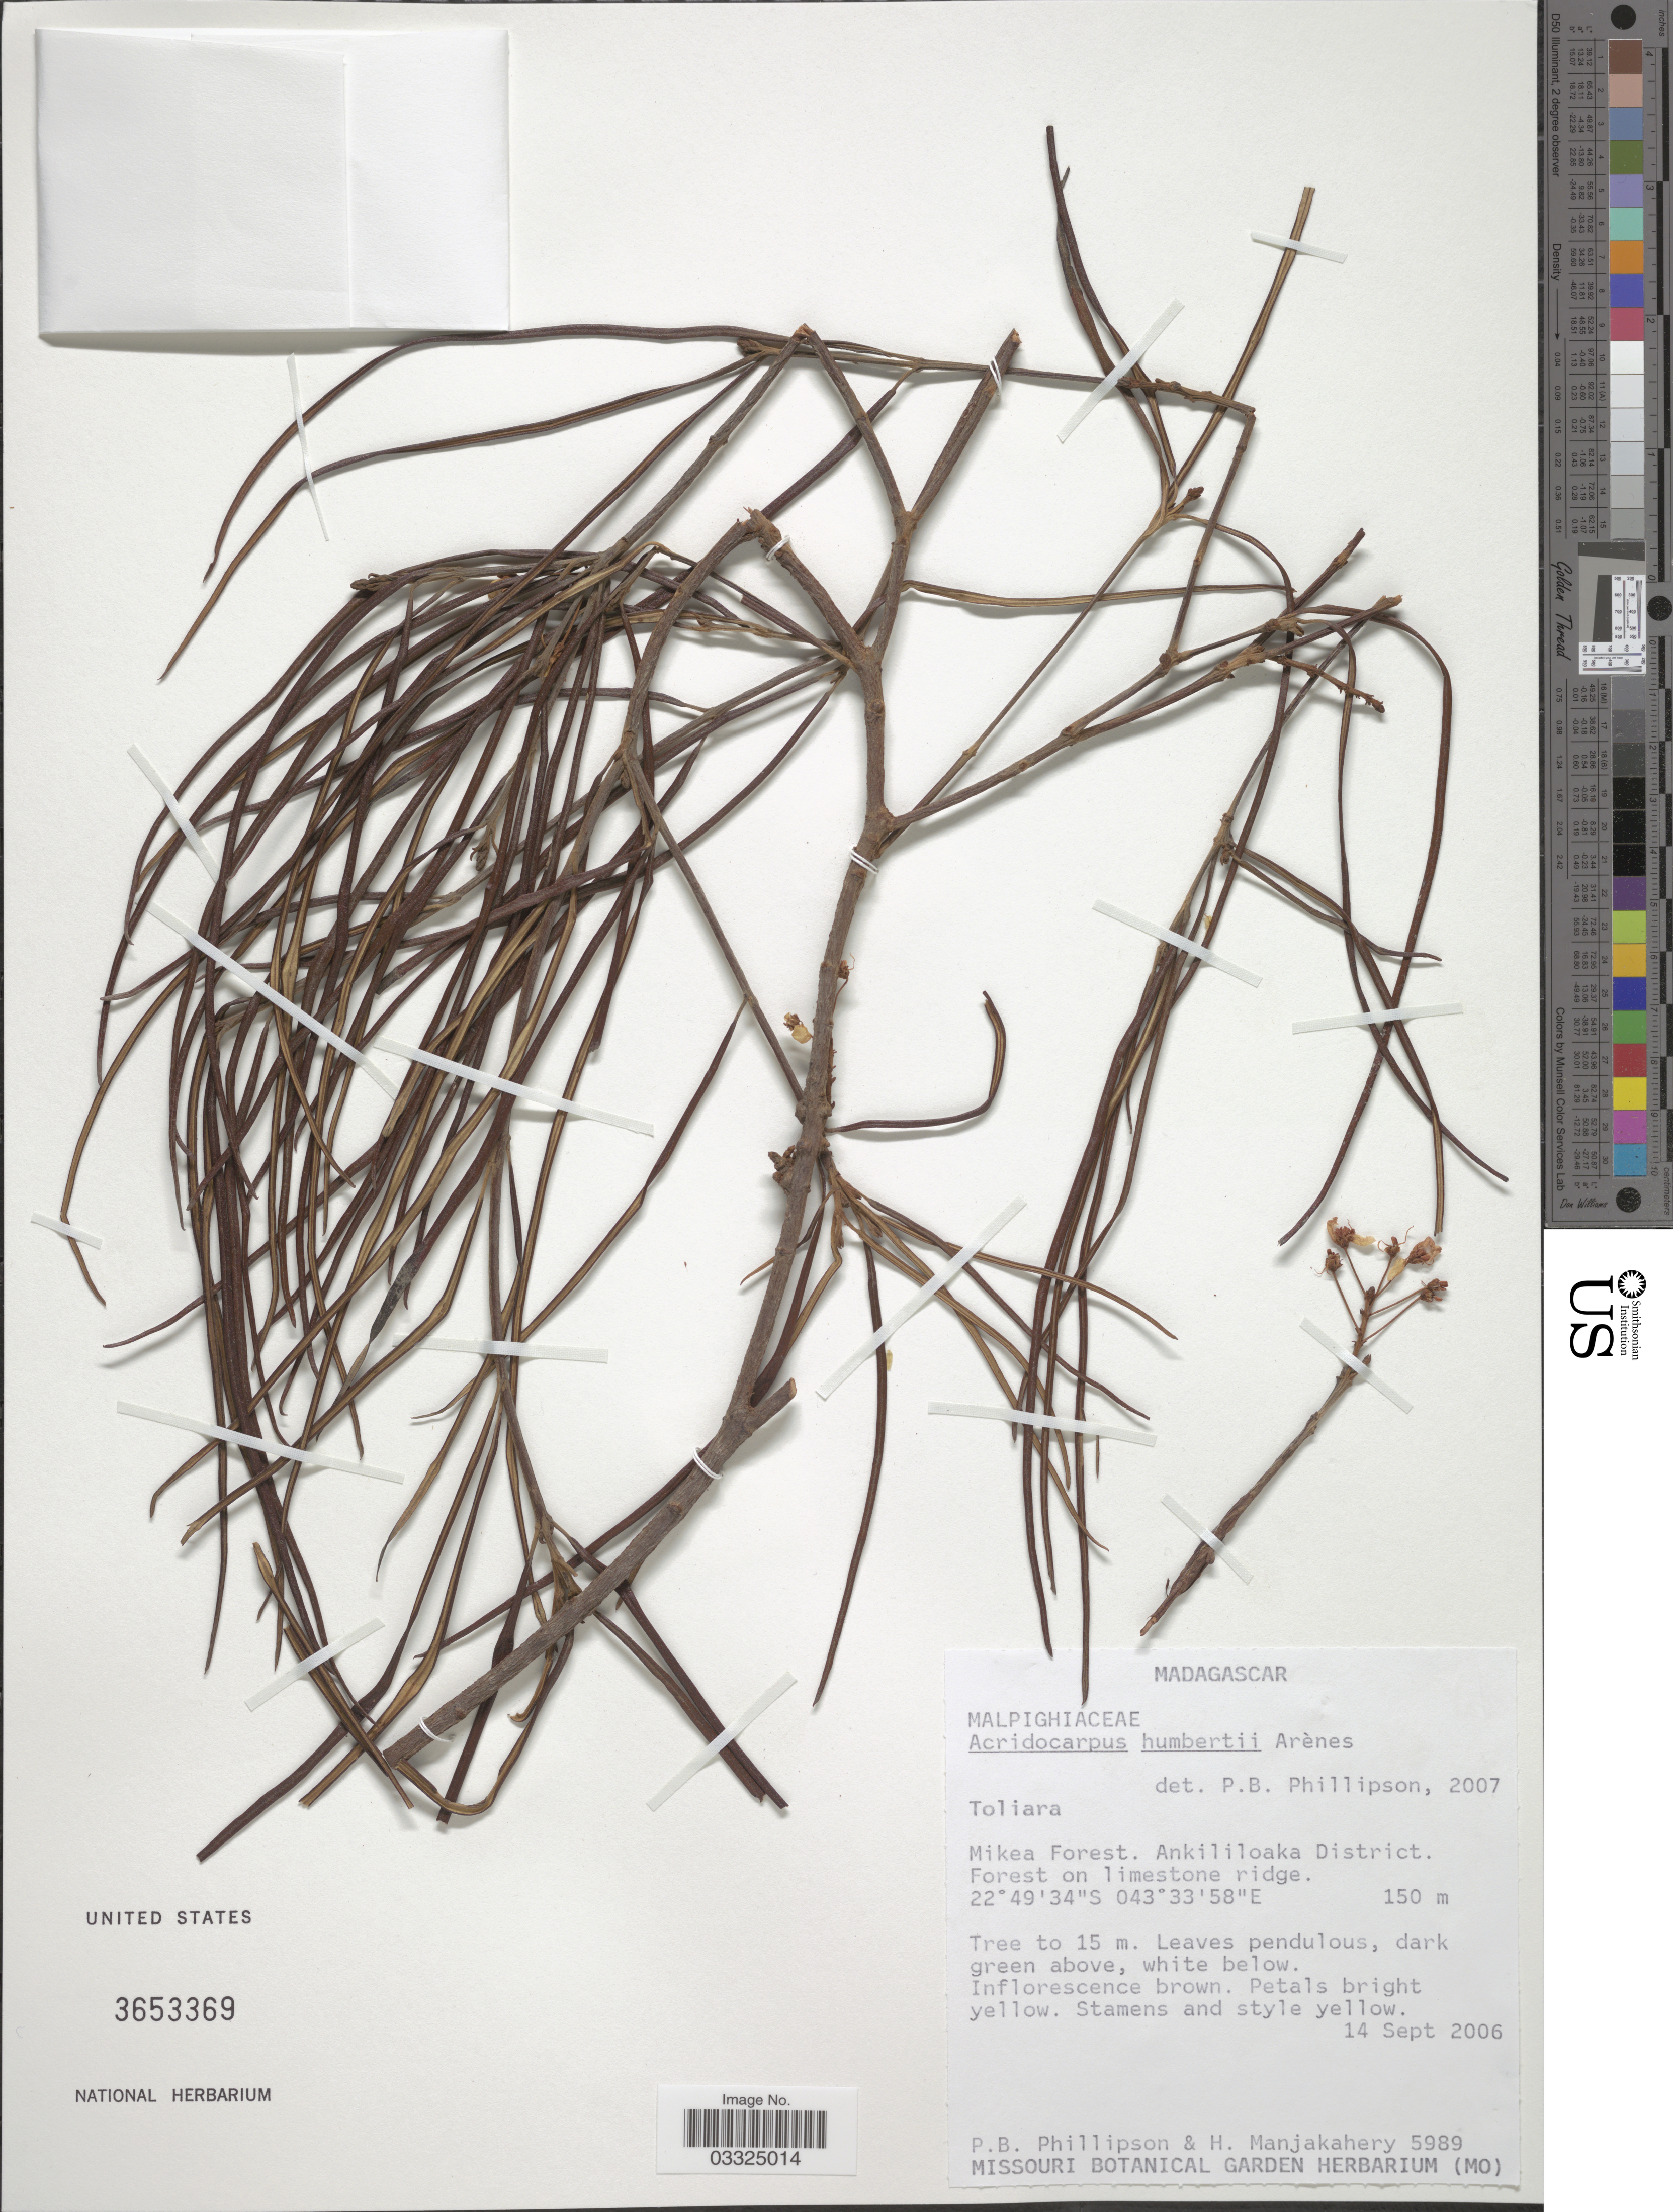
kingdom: Plantae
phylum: Tracheophyta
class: Magnoliopsida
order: Malpighiales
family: Malpighiaceae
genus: Acridocarpus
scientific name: Acridocarpus humbertii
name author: Arènes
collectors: P. B. Phillipson & H. N. Manjakahery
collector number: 5989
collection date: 2006-09-14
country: Madagascar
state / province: Atsimo-Andrefana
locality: Mikea Forest. Ankililoaka District.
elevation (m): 150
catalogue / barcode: US 3653369